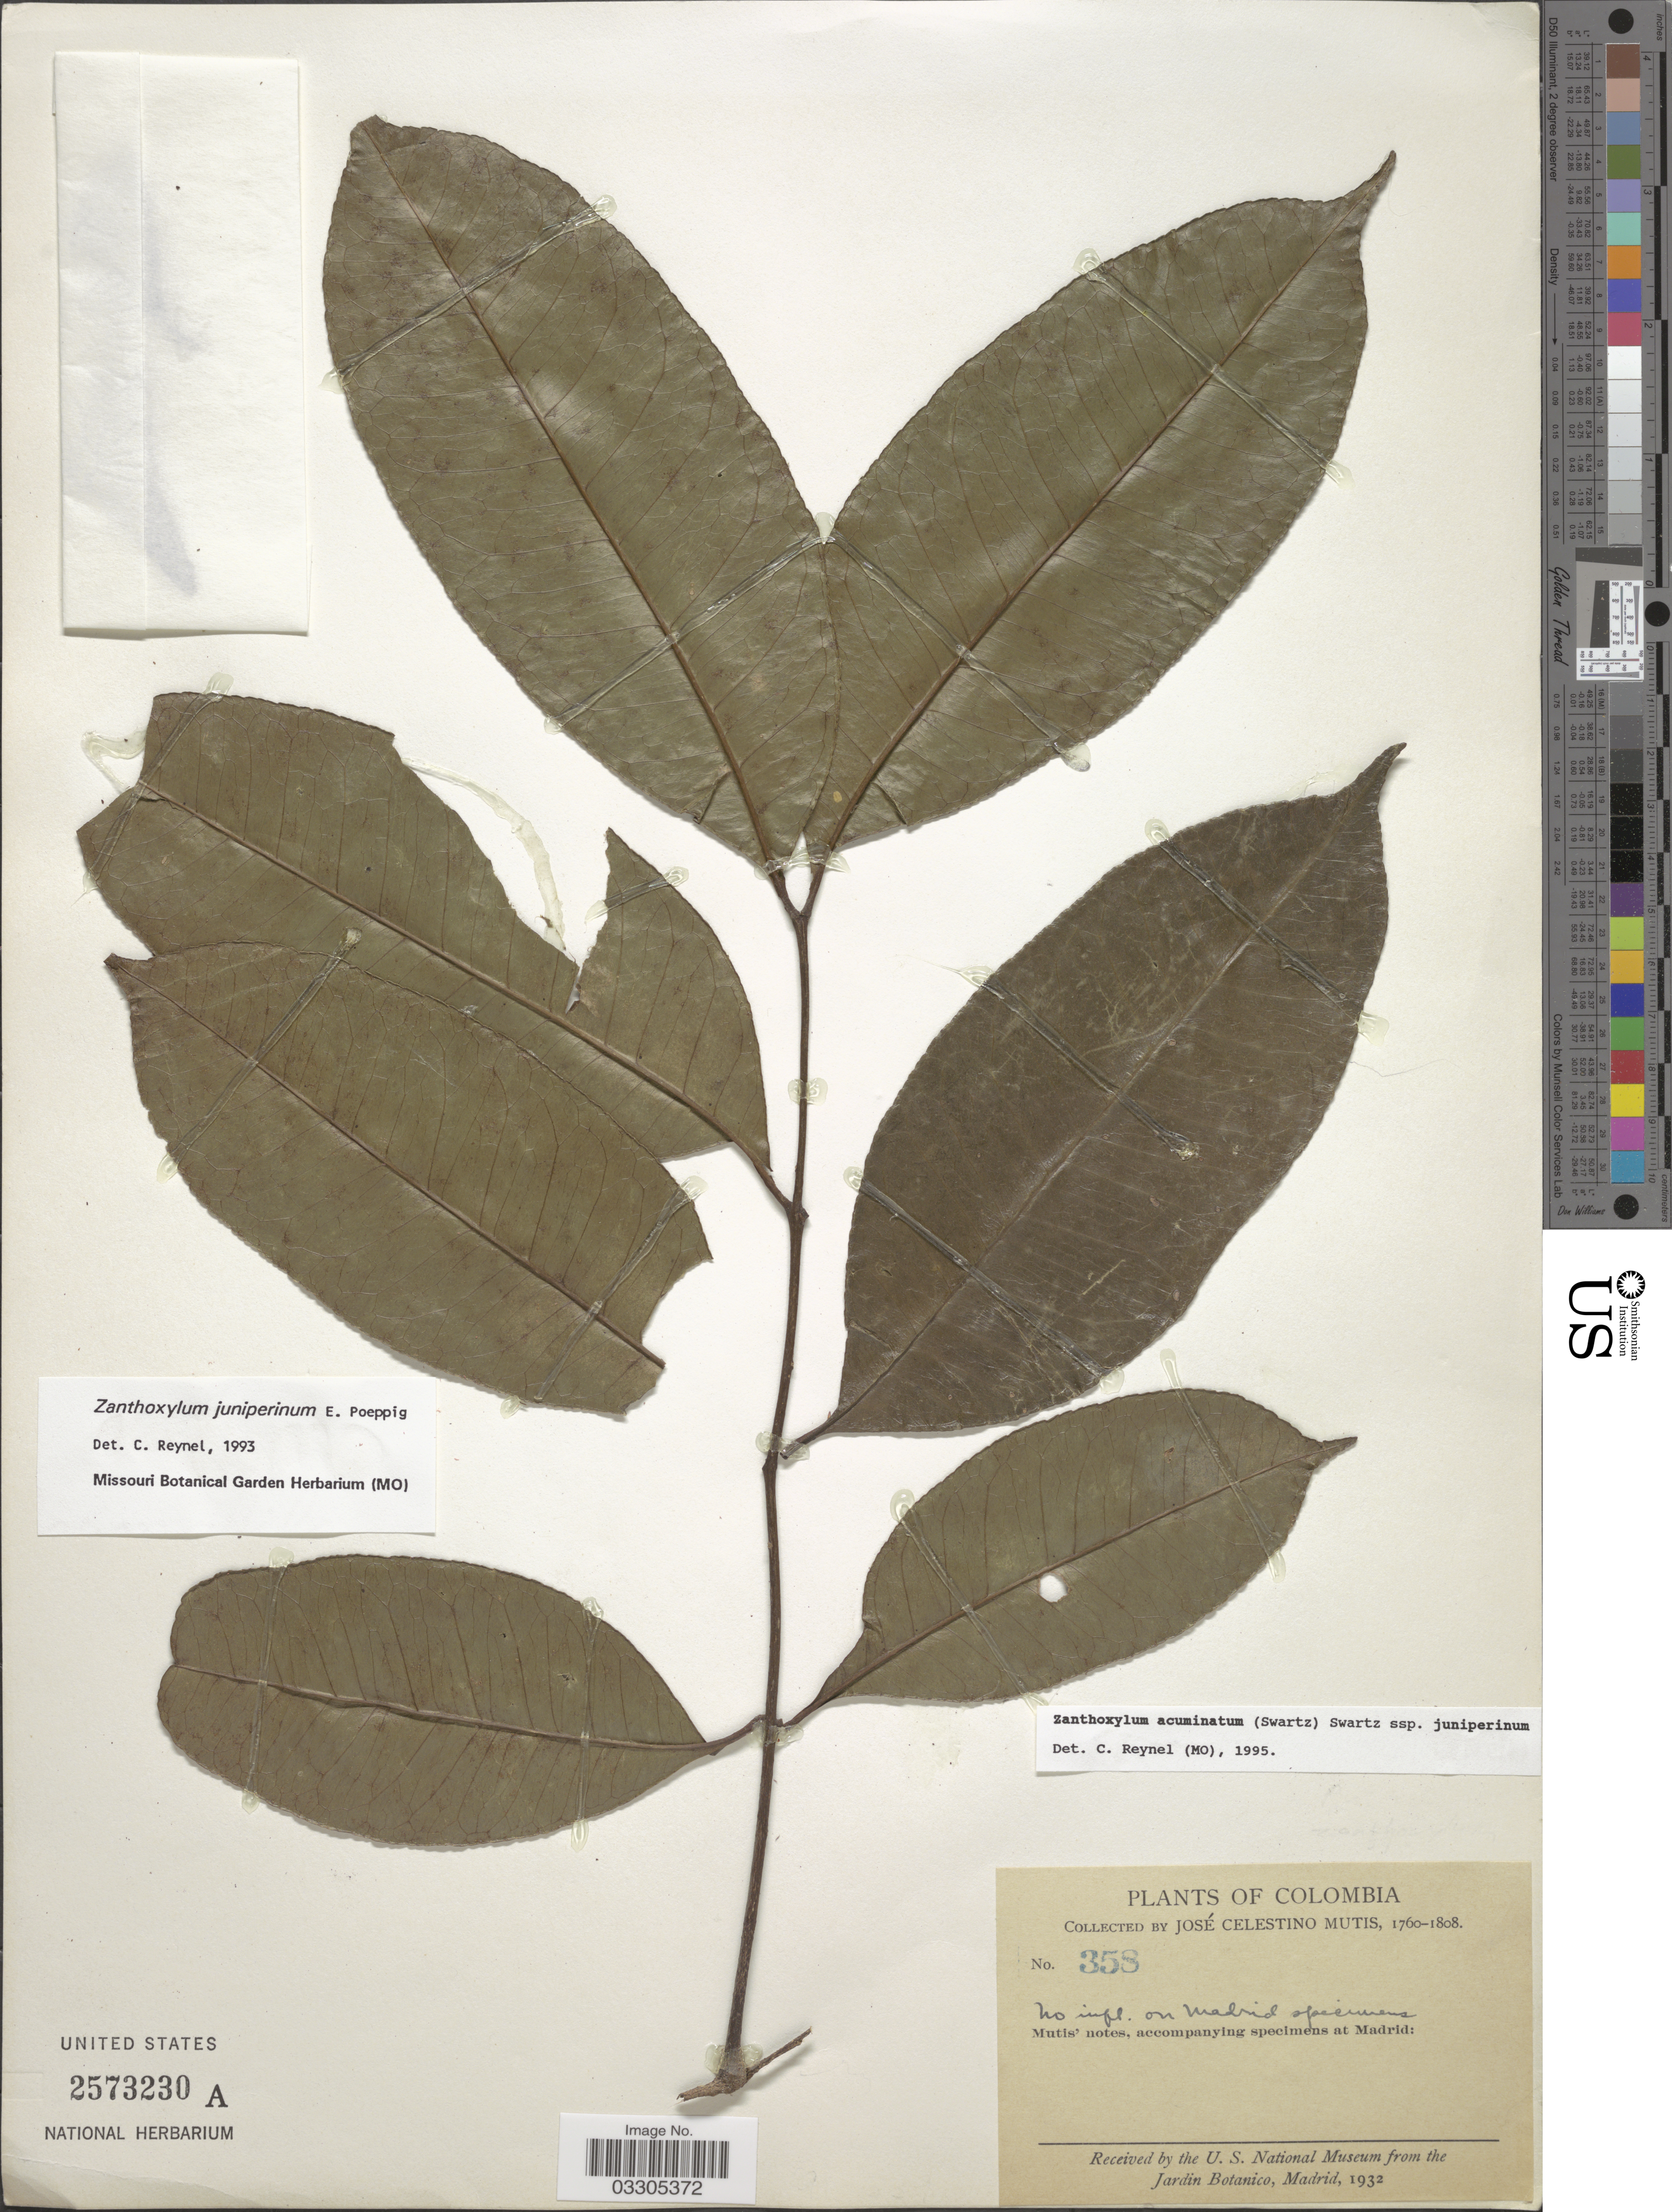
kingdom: Plantae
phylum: Tracheophyta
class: Magnoliopsida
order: Sapindales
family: Rutaceae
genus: Zanthoxylum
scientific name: Zanthoxylum juniperinum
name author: Poepp.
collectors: J. C. B. Mutis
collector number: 358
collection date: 1760/1808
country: Colombia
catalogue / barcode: US 2573230A